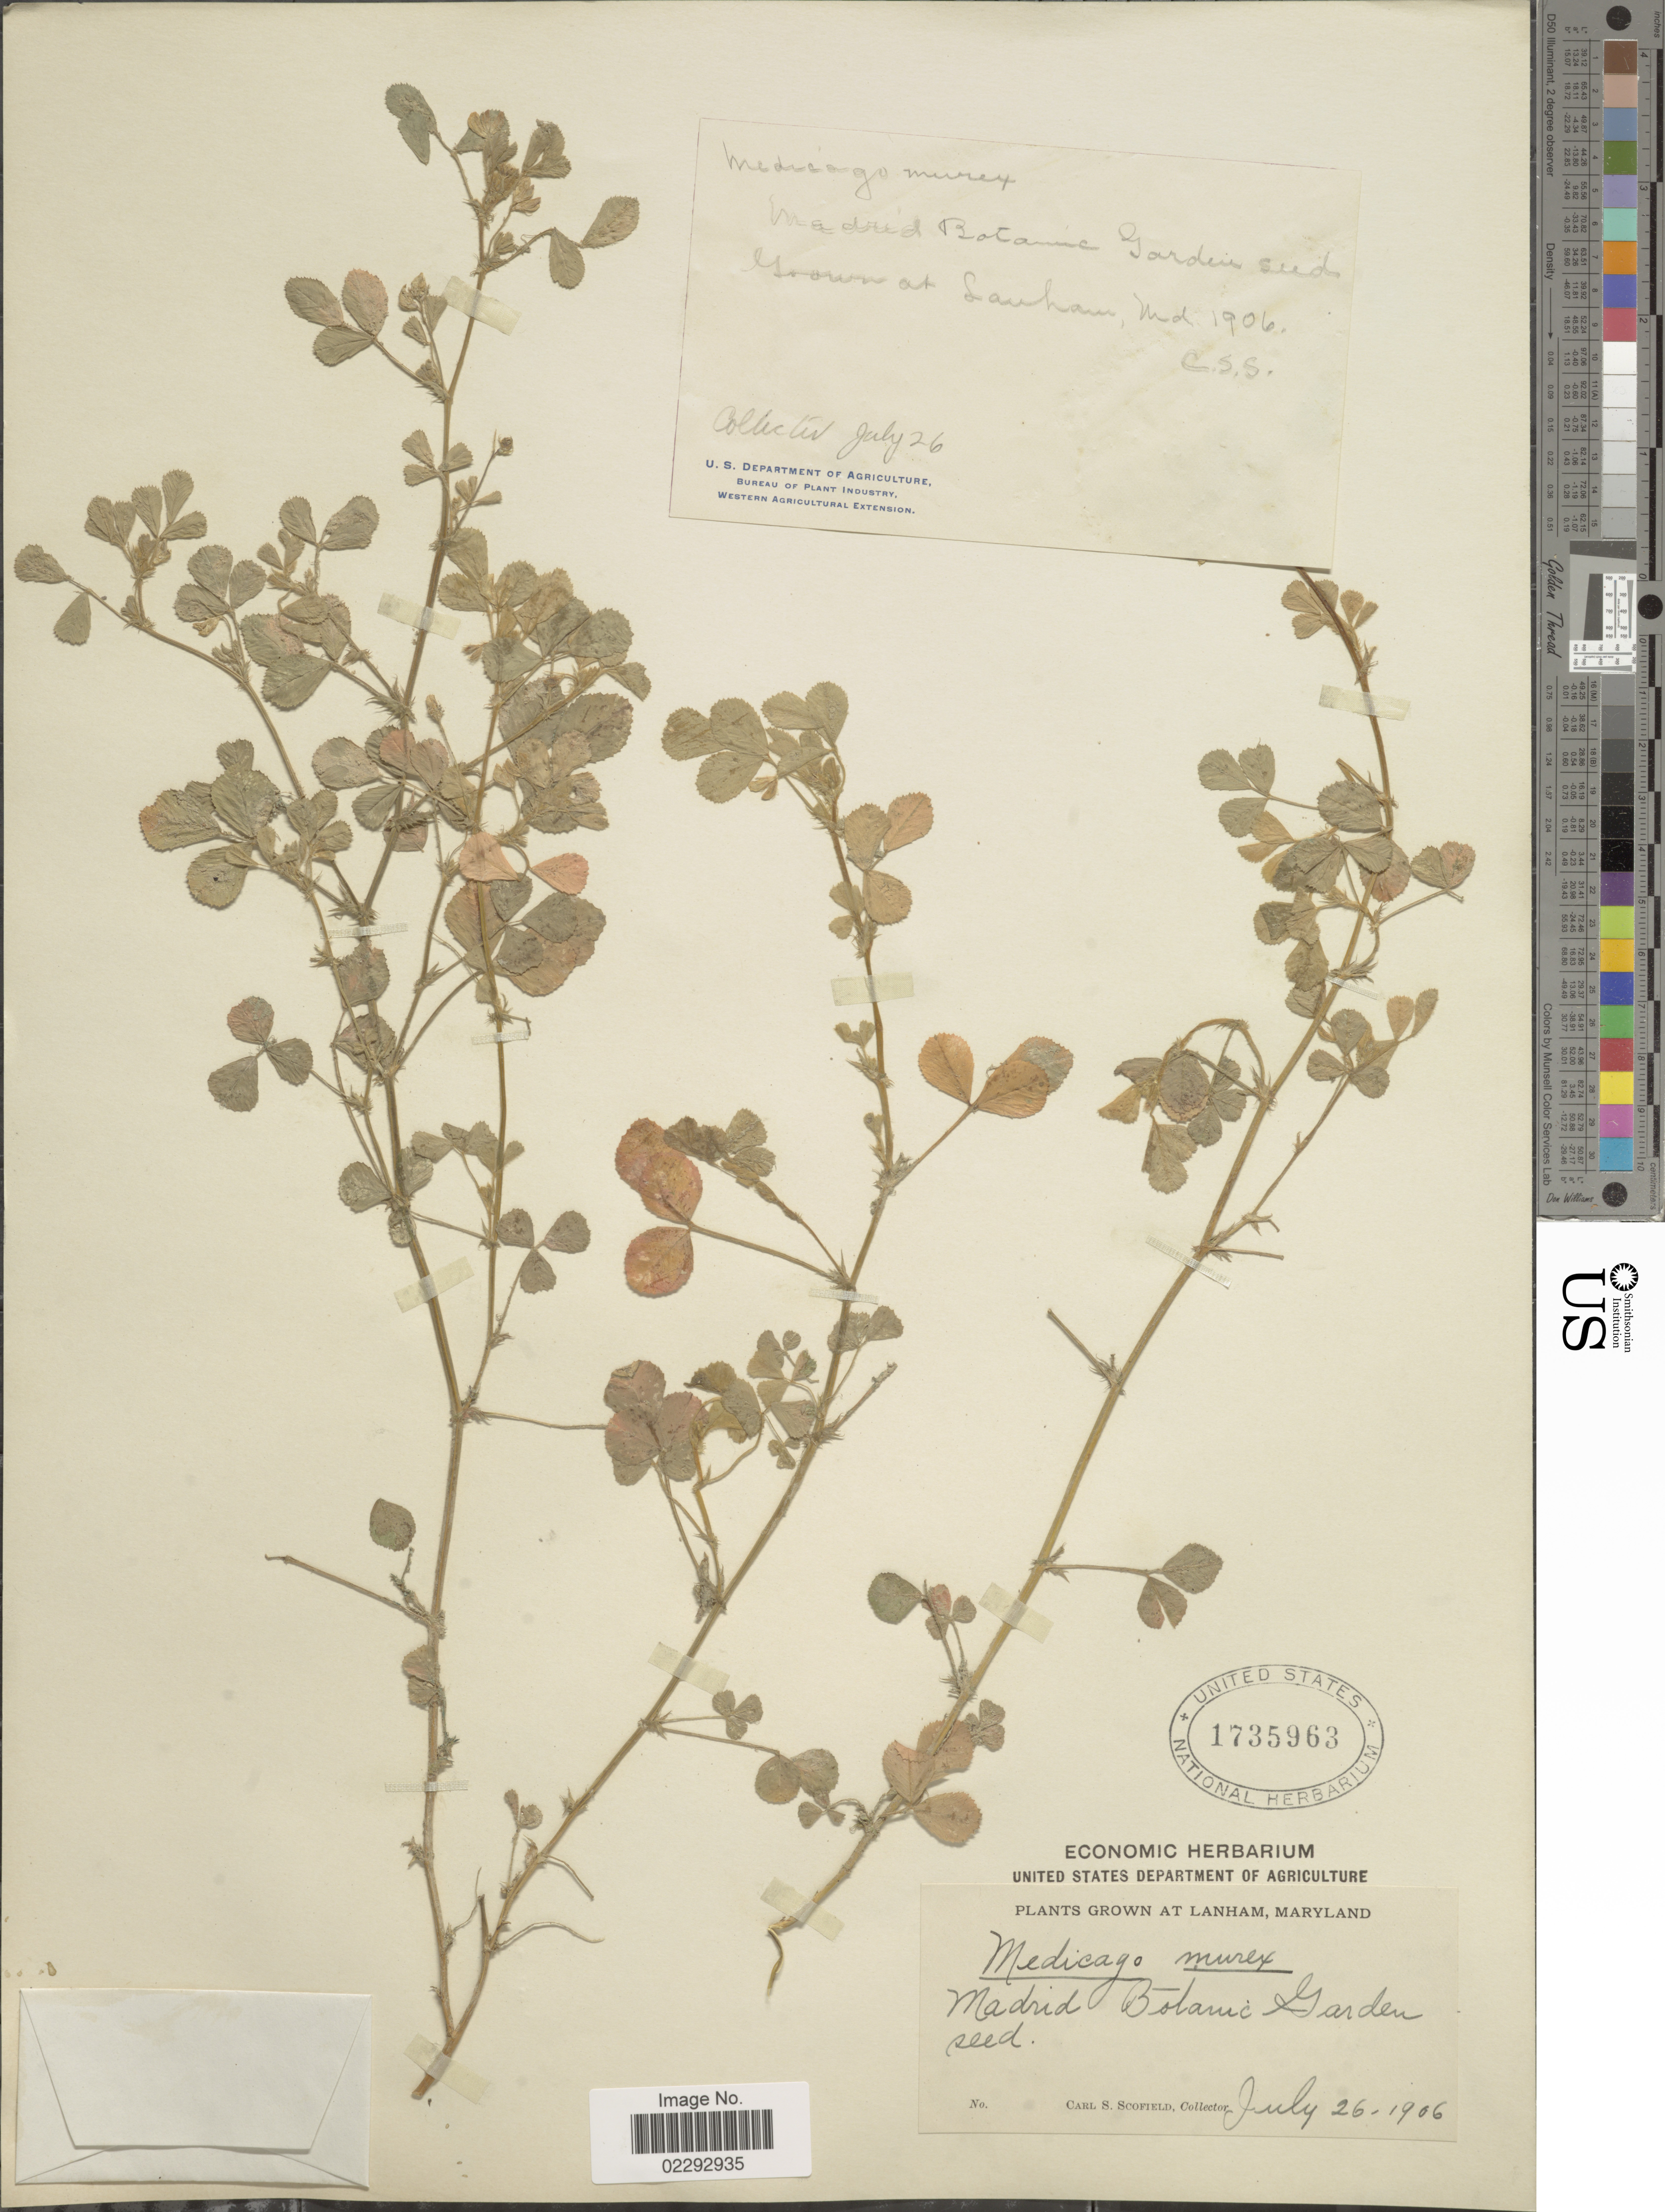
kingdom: Plantae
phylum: Tracheophyta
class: Magnoliopsida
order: Fabales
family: Fabaceae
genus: Medicago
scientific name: Medicago murex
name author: Willd.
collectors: C. Scofield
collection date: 1906-07-26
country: United States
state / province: Maryland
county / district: Prince George's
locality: At Lanham, Maryland.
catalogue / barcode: US 1735963